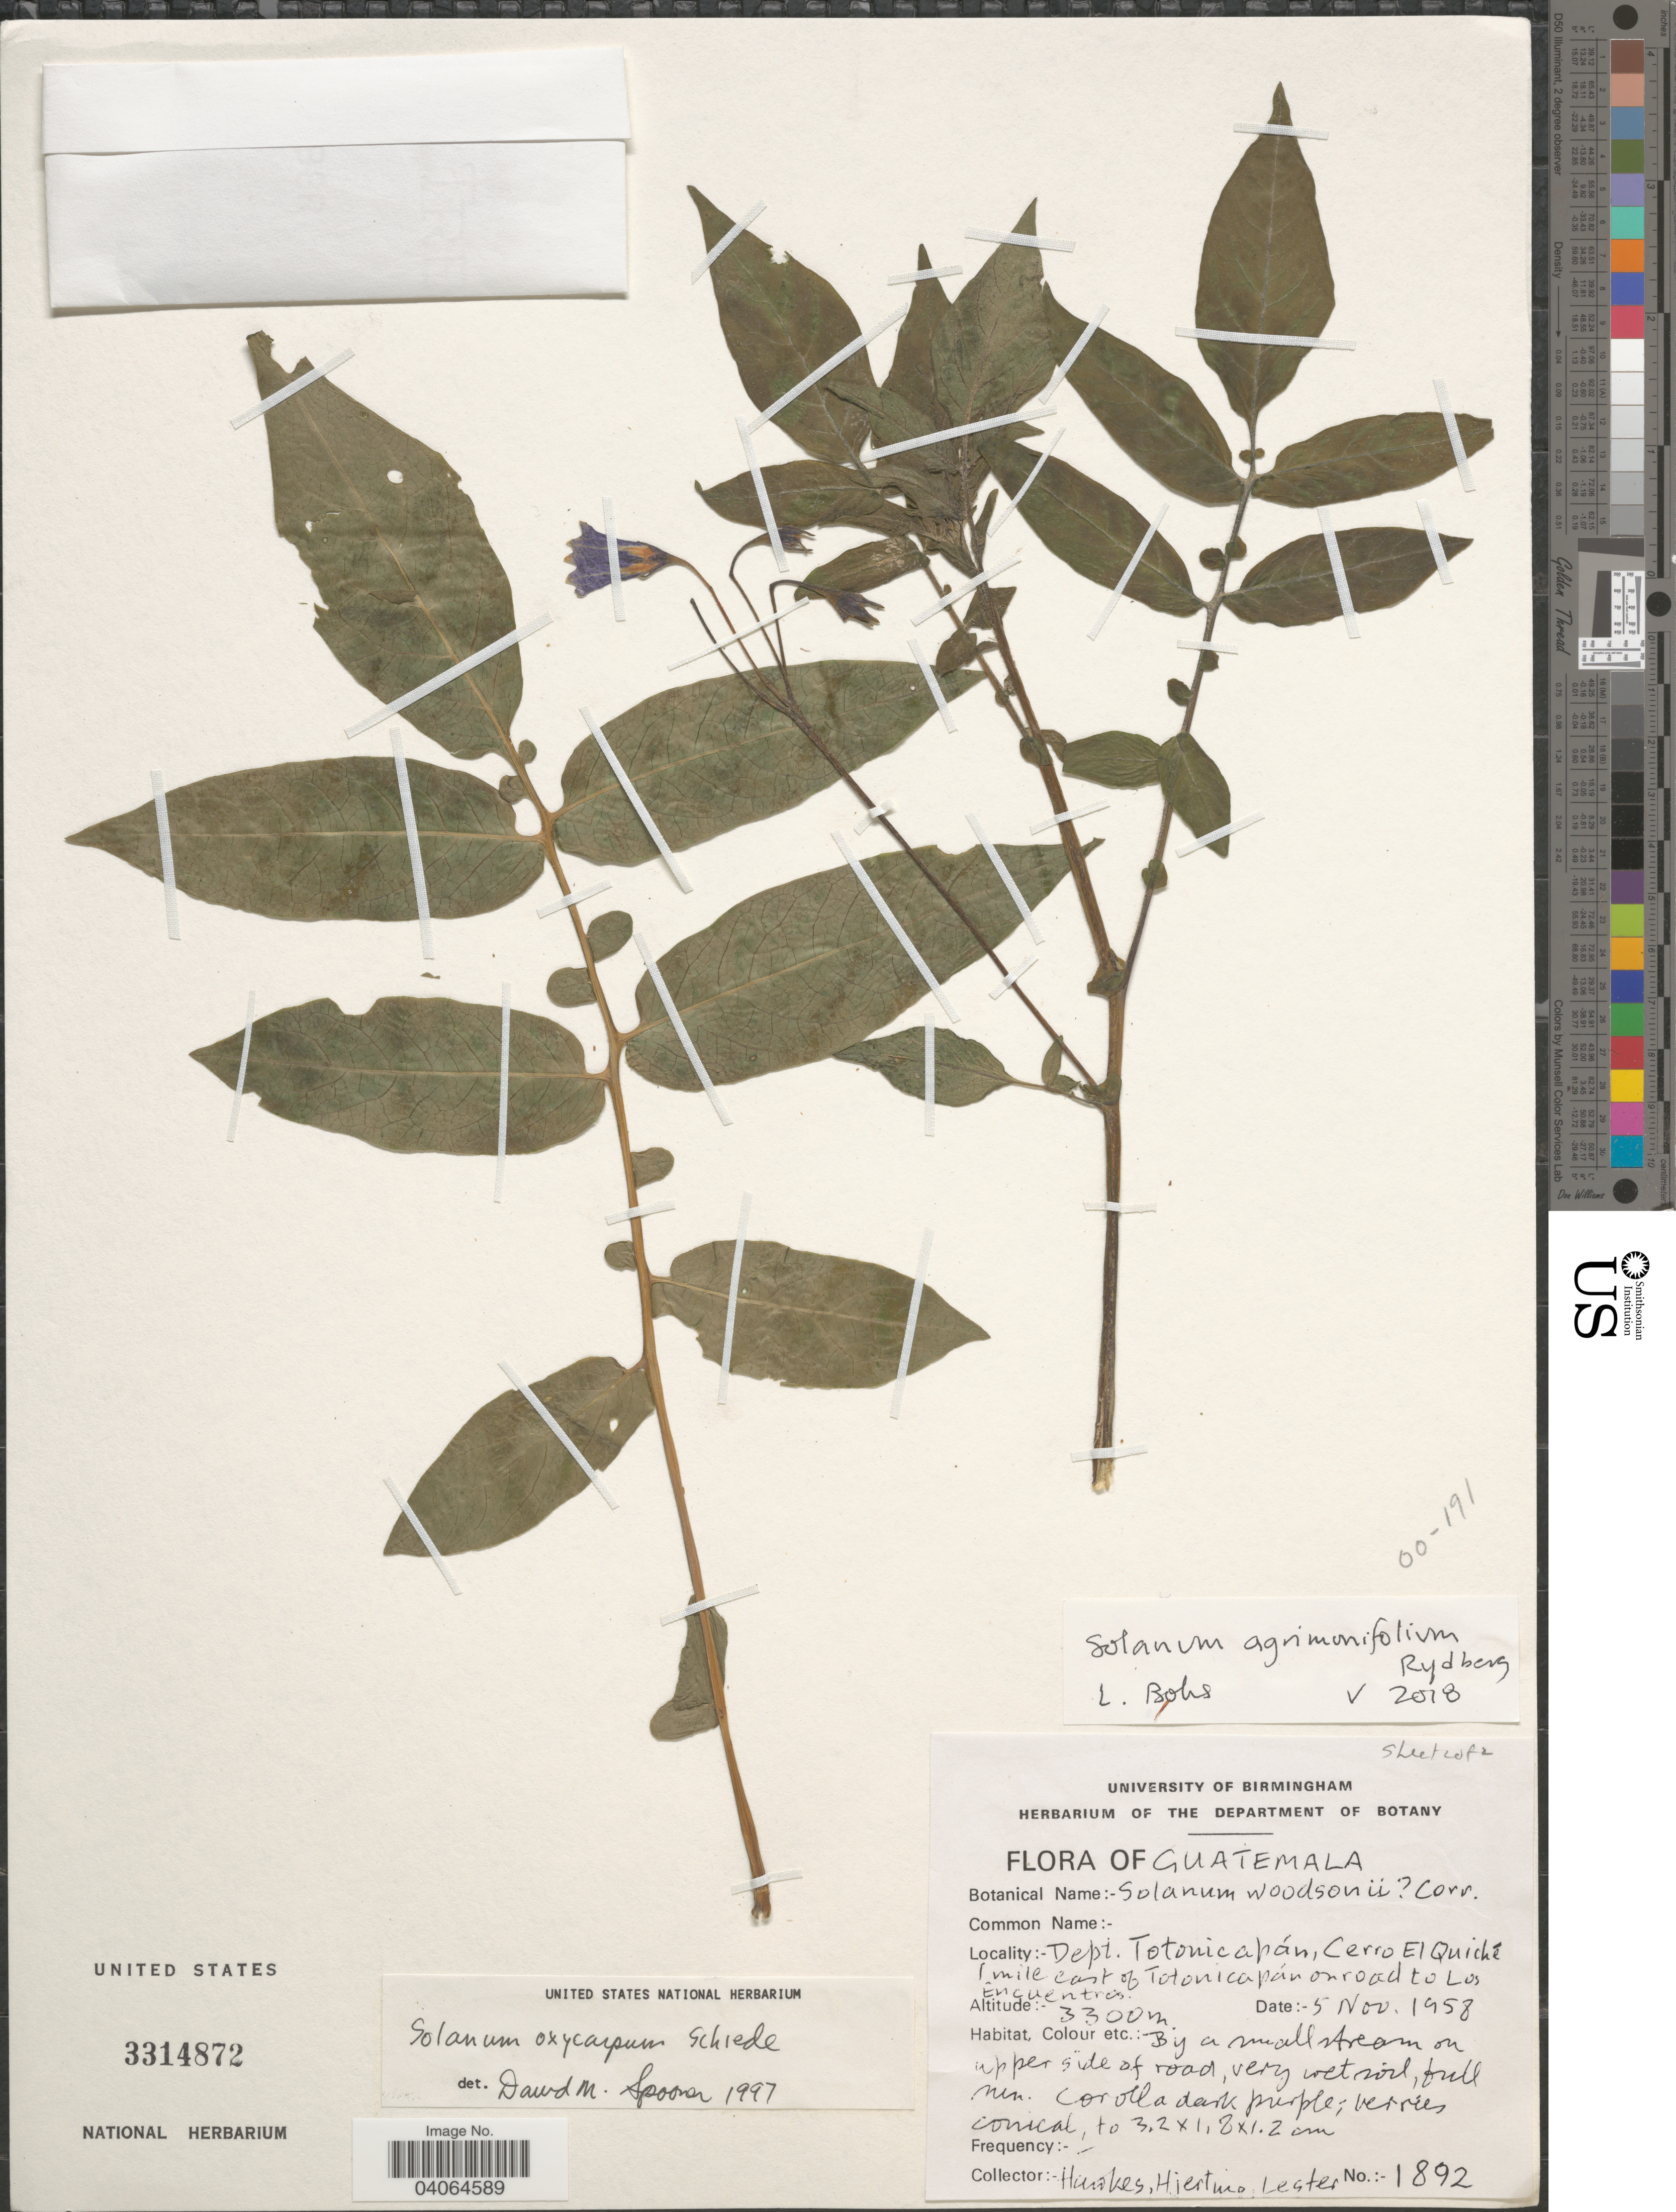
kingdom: Plantae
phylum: Tracheophyta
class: Magnoliopsida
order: Solanales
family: Solanaceae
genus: Solanum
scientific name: Solanum agrimonifolium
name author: Rydb.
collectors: -- Hawkes, -- Hjerting & -- Lester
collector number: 1892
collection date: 1958-11-05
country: Guatemala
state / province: Totonicapan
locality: Dept. Totonicapán, Cerro El Quiché, 1 mile east of Totonicapán on road to los Encuentos.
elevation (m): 3300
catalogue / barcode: US 3314872